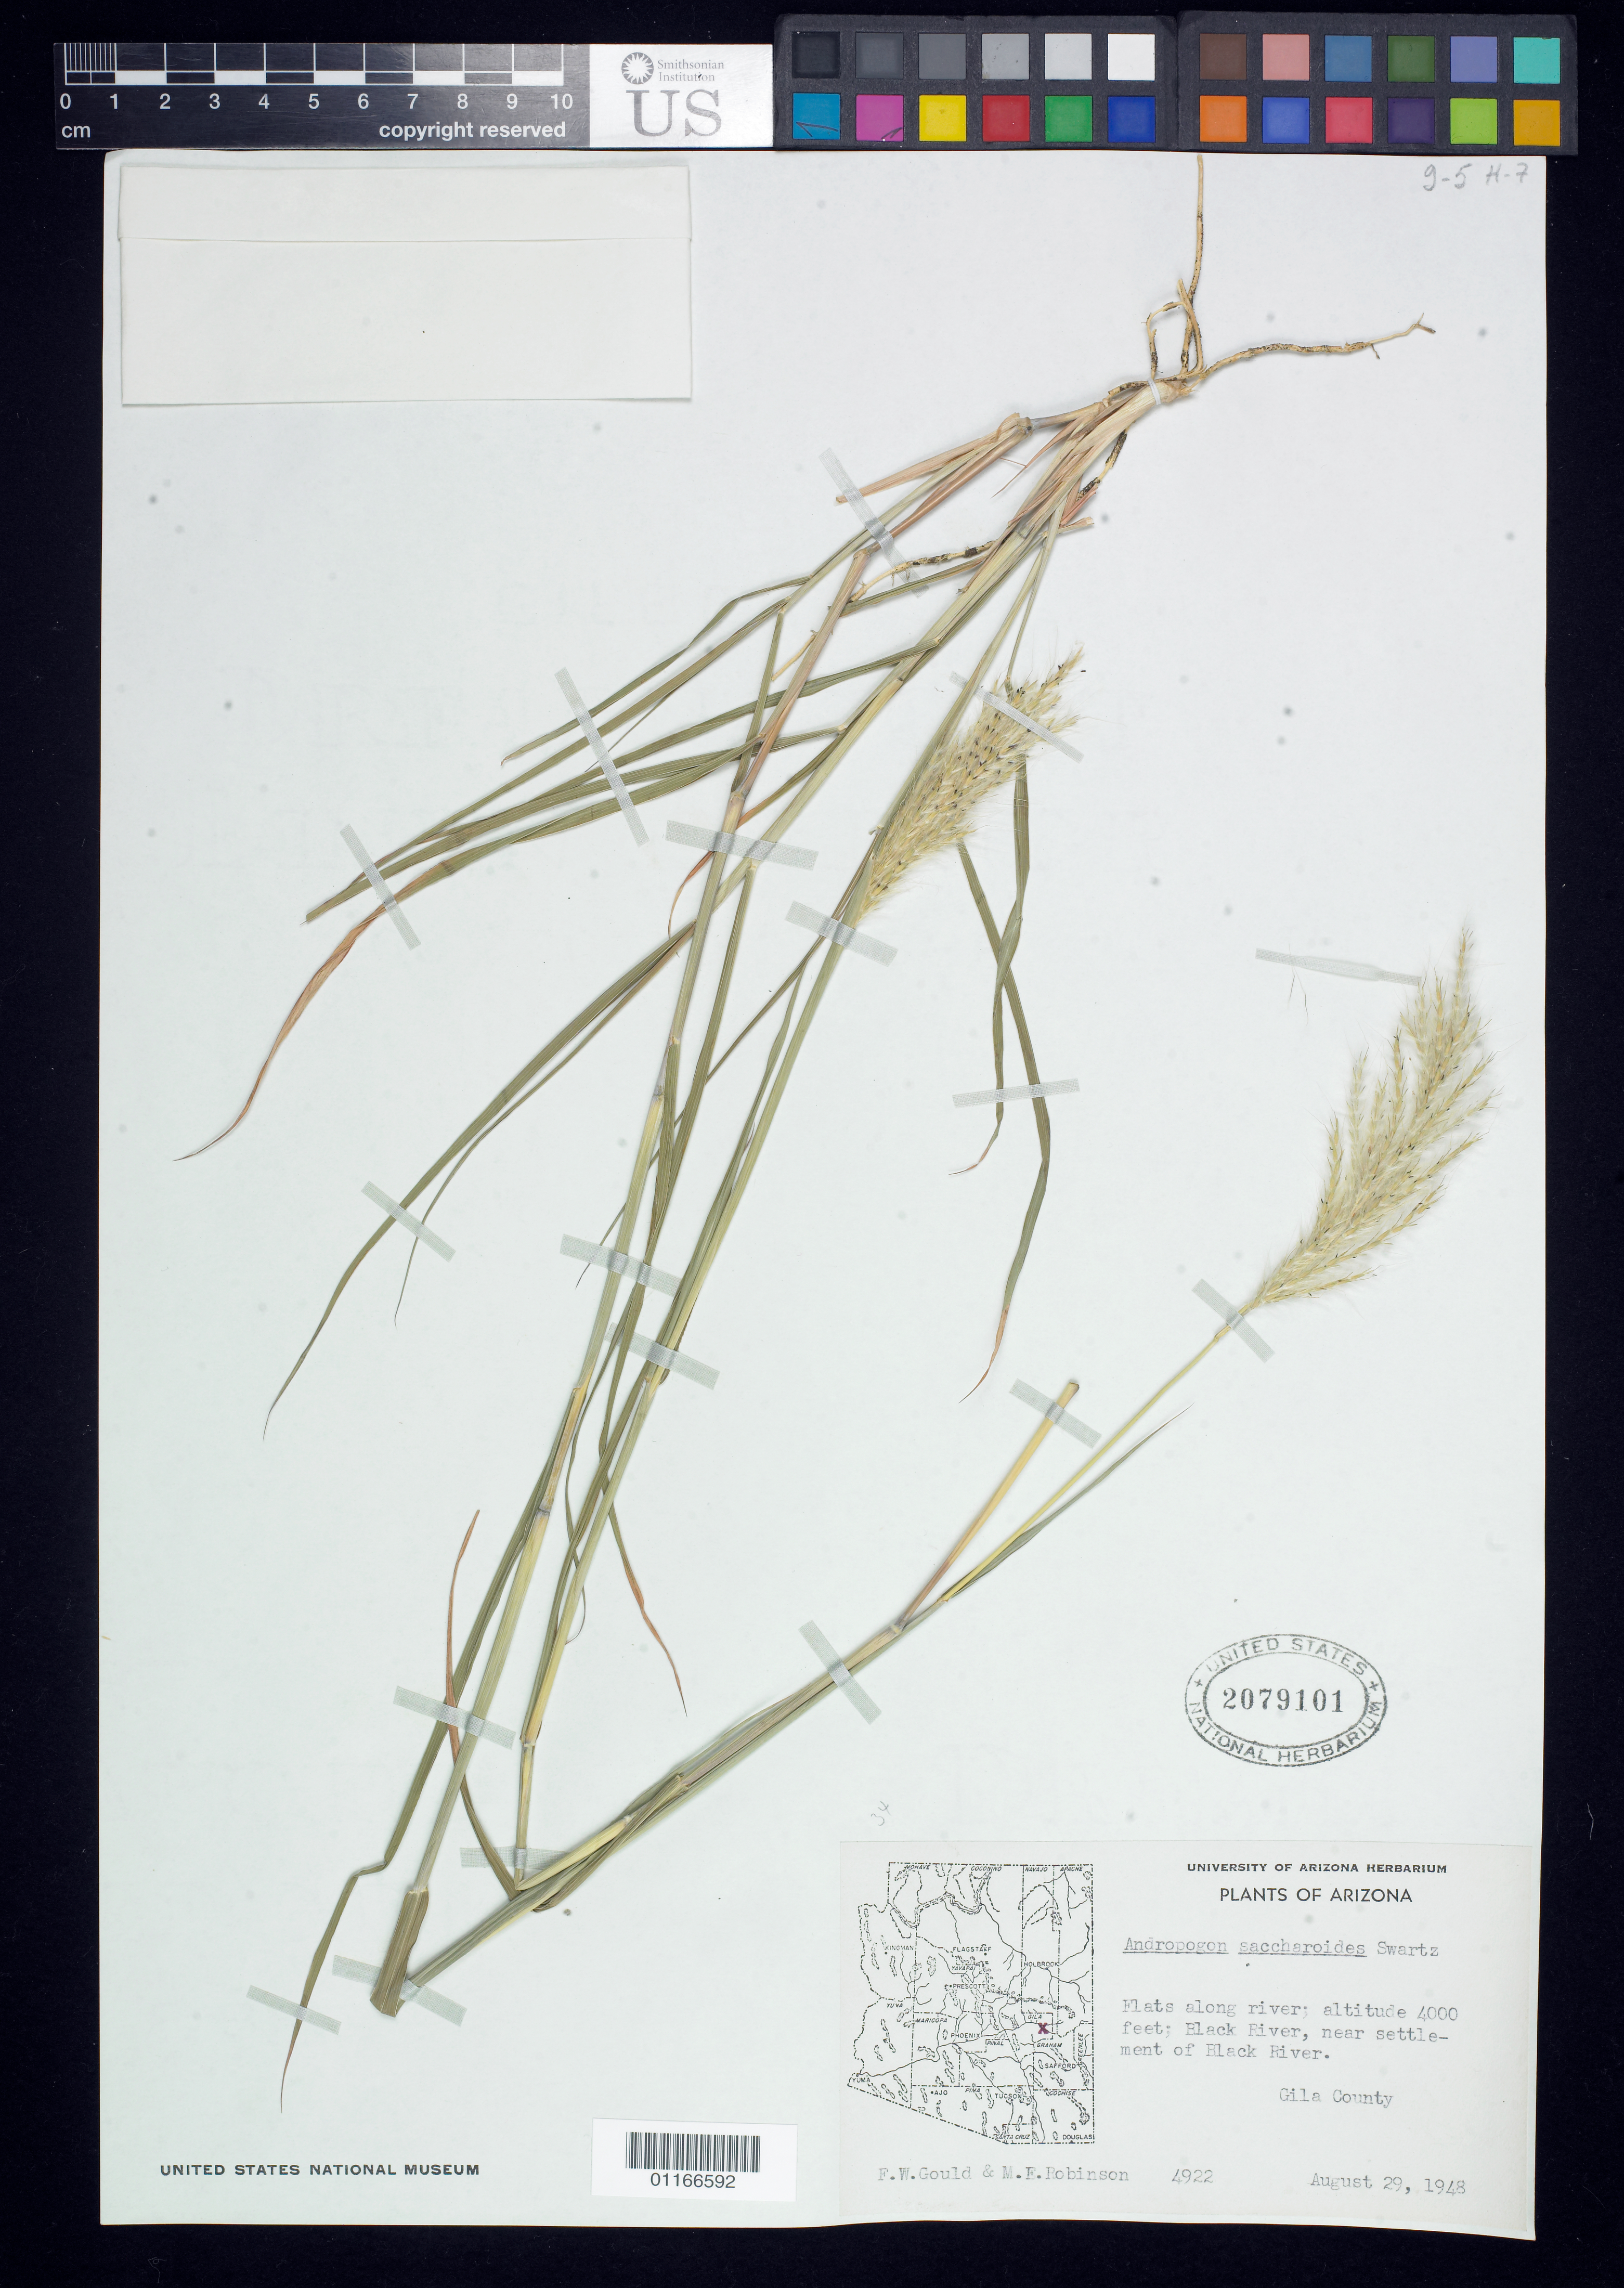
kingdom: Plantae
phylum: Tracheophyta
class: Liliopsida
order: Poales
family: Poaceae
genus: Andropogon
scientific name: Andropogon saccharoides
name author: Sw.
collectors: F. W. Gould & M. E. Robinson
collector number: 4922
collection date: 1948-08-29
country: United States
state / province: Arizona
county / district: Gila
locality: Black River, near settlement of Black River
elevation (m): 1219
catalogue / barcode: US 2079101